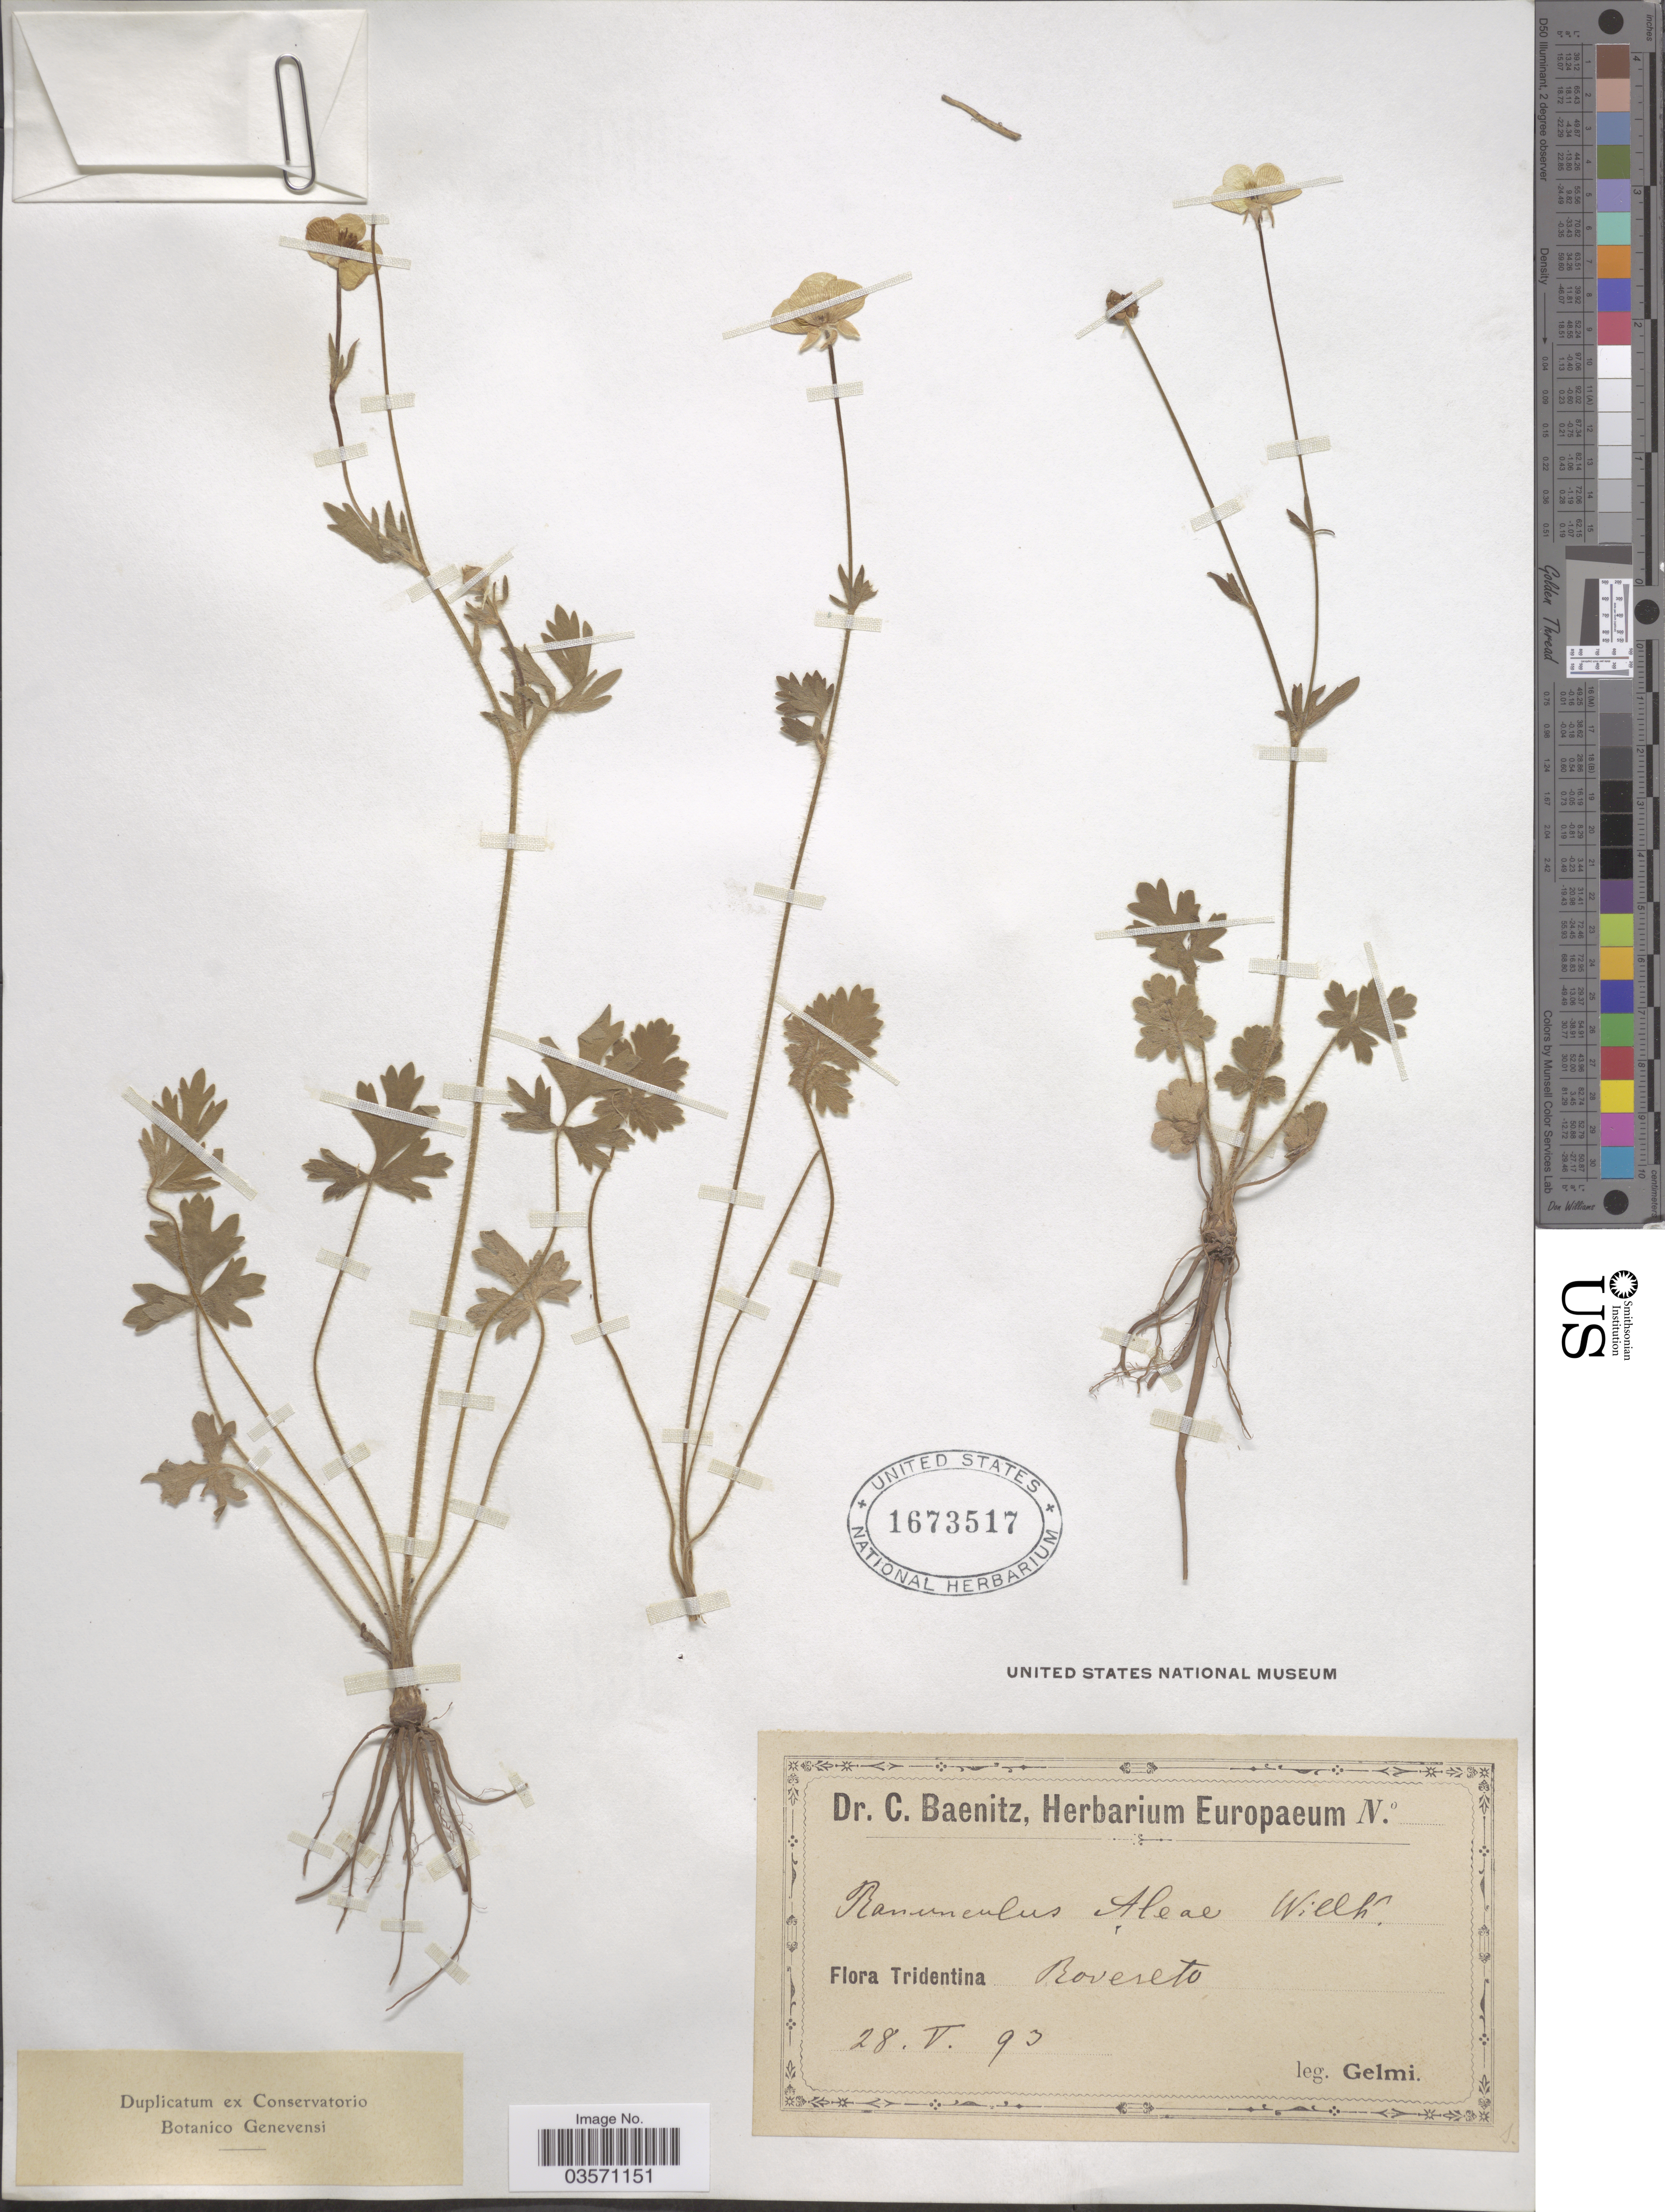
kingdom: Plantae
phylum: Tracheophyta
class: Magnoliopsida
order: Ranunculales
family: Ranunculaceae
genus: Ranunculus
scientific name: Ranunculus aleae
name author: Willk.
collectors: -. Gelmi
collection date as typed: Transcribed d/m/y: 28/5/93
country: Italy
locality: Tridentina Bovereto.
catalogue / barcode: US 1673517